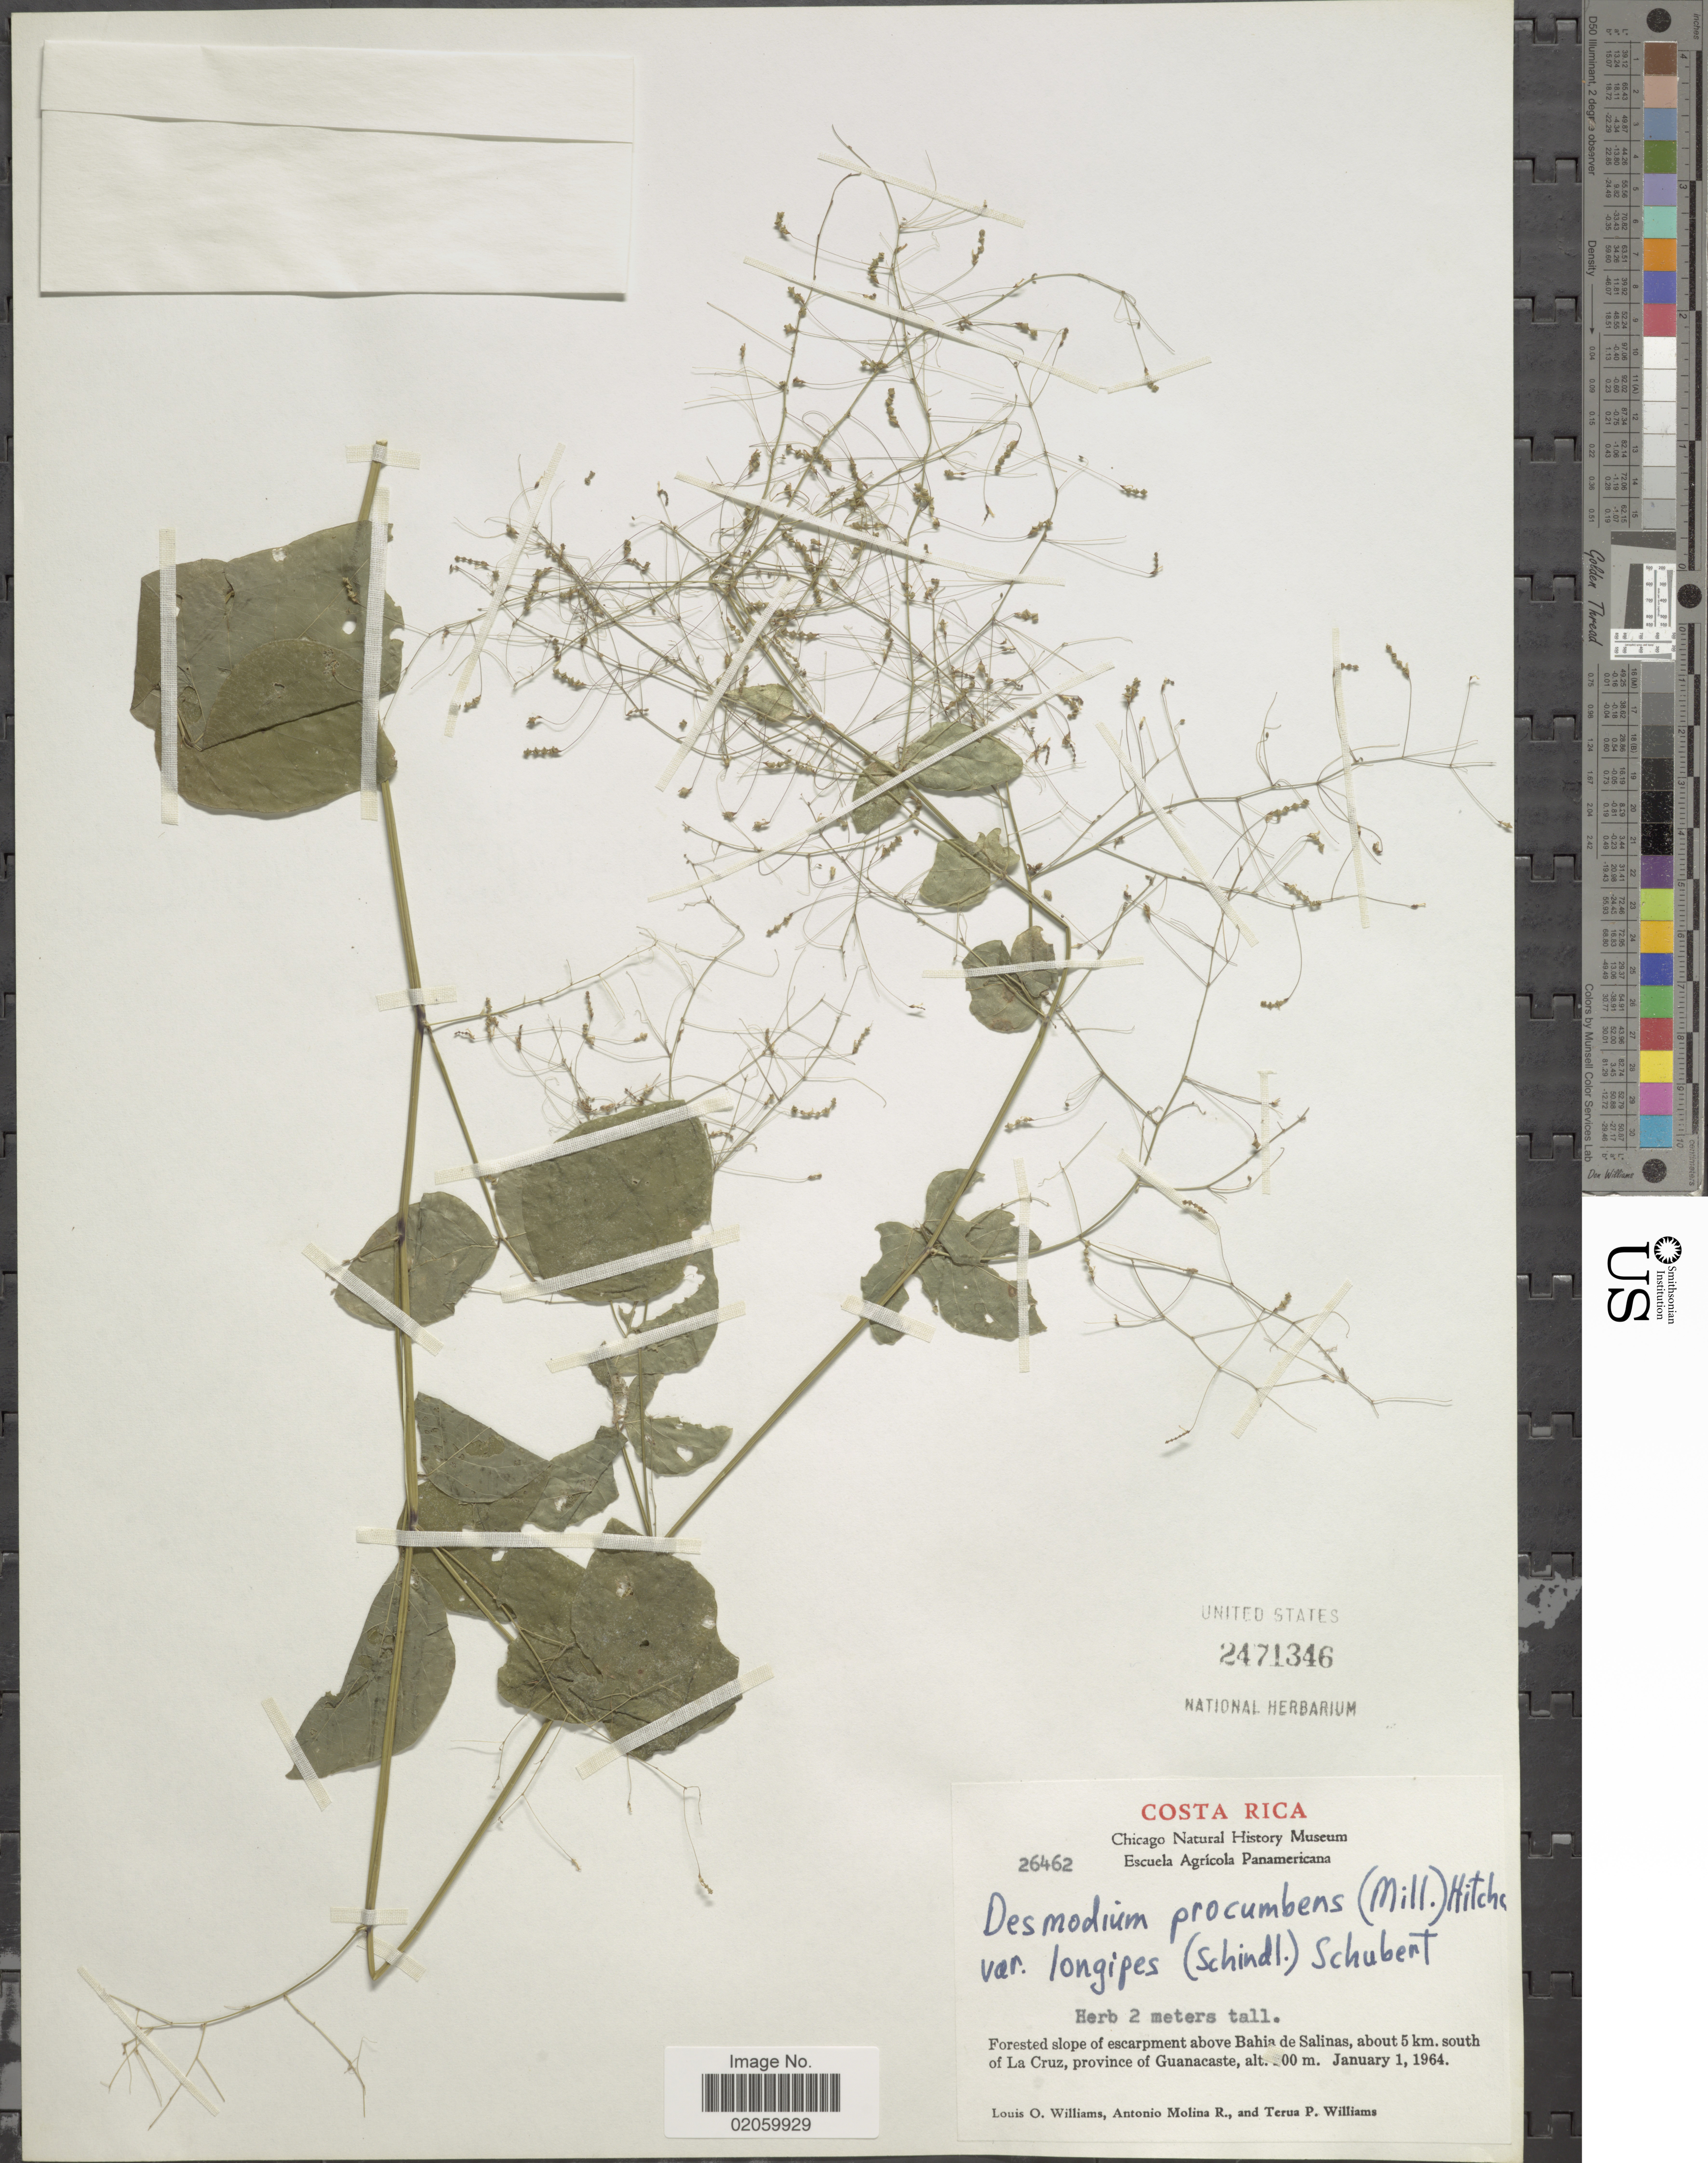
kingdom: Plantae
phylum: Tracheophyta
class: Magnoliopsida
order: Fabales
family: Fabaceae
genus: Desmodium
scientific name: Desmodium procumbens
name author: (Mill.) Hitchc.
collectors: L. O. Williams, A. Molina R. & T. P. Williams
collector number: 26462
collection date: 1964-01-01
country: Costa Rica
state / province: Guanacaste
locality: Forested slope of escarpment above Bahia de Salinas, about 5 km. south of La Cruz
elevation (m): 200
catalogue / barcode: US 2471346